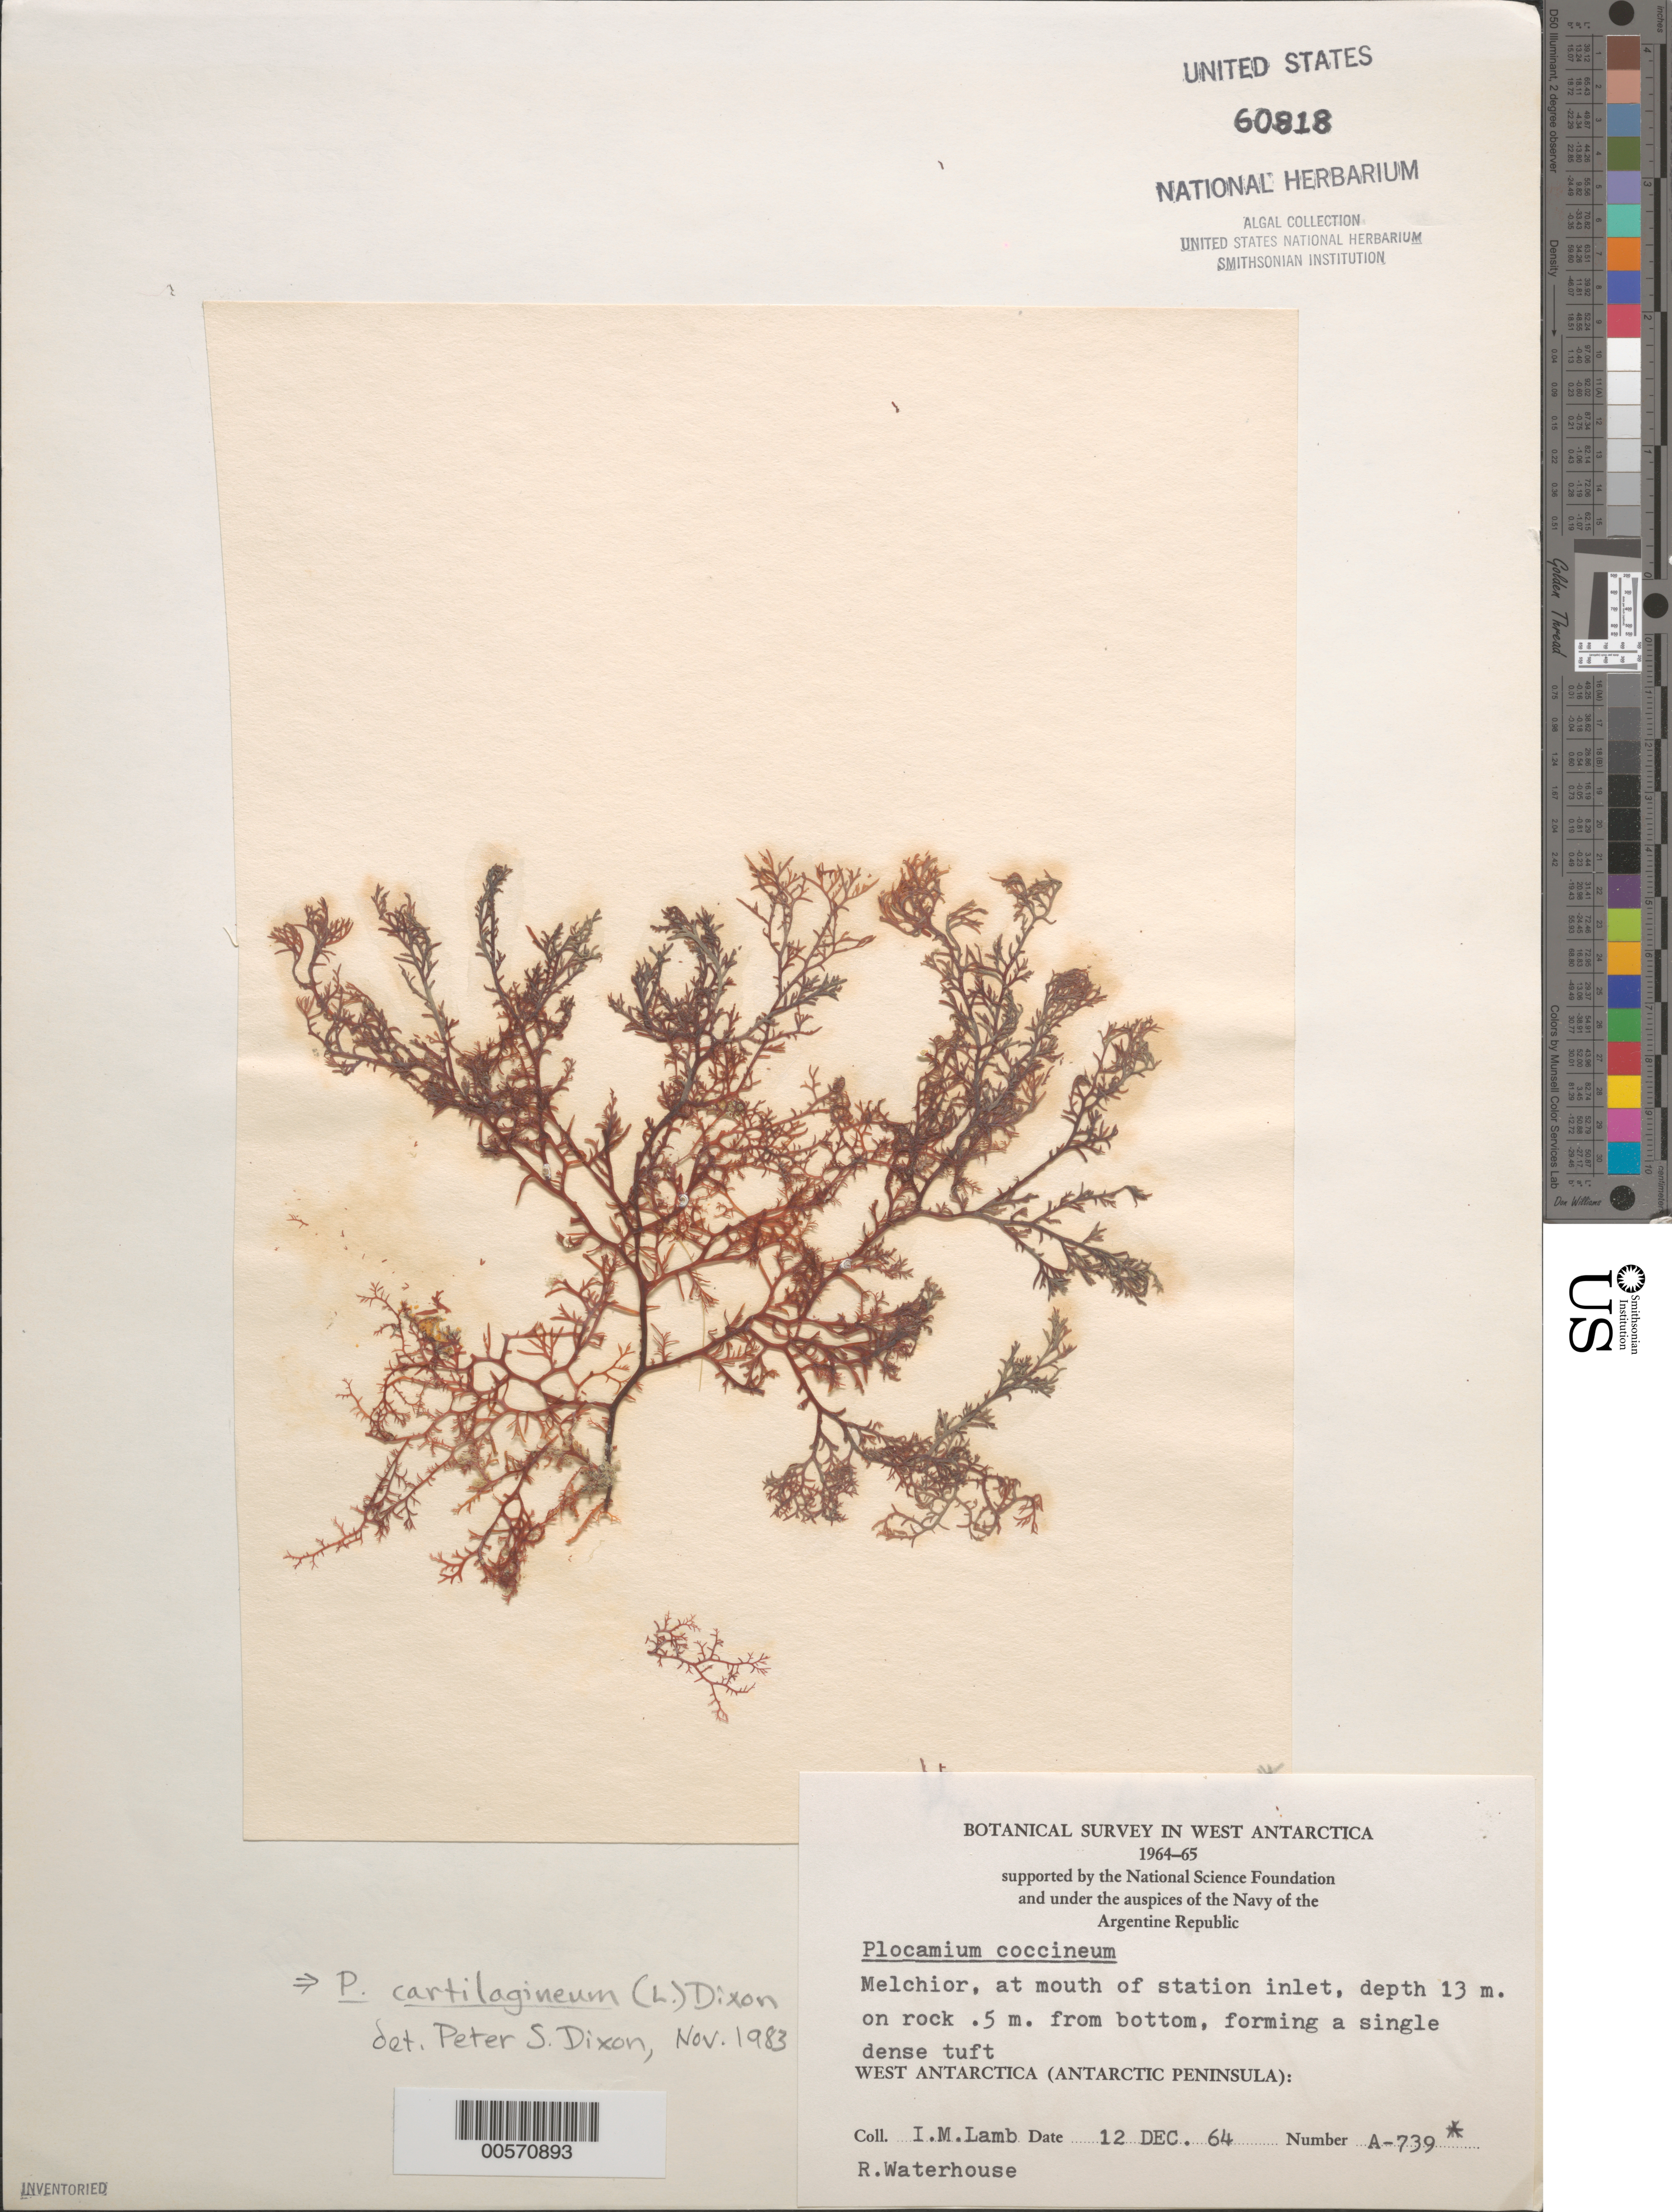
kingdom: Plantae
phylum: Rhodophyta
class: Florideophyceae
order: Plocamiales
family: Plocamiaceae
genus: Plocamium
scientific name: Plocamium cartilagineum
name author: (L.) P.S. Dixon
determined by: Dixon, P. S.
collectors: I. M. Lamb & R. Waterhouse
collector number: A-739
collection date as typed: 12 Dec 1964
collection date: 1964-12-12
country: Antarctica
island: Gamma Island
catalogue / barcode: US 60818